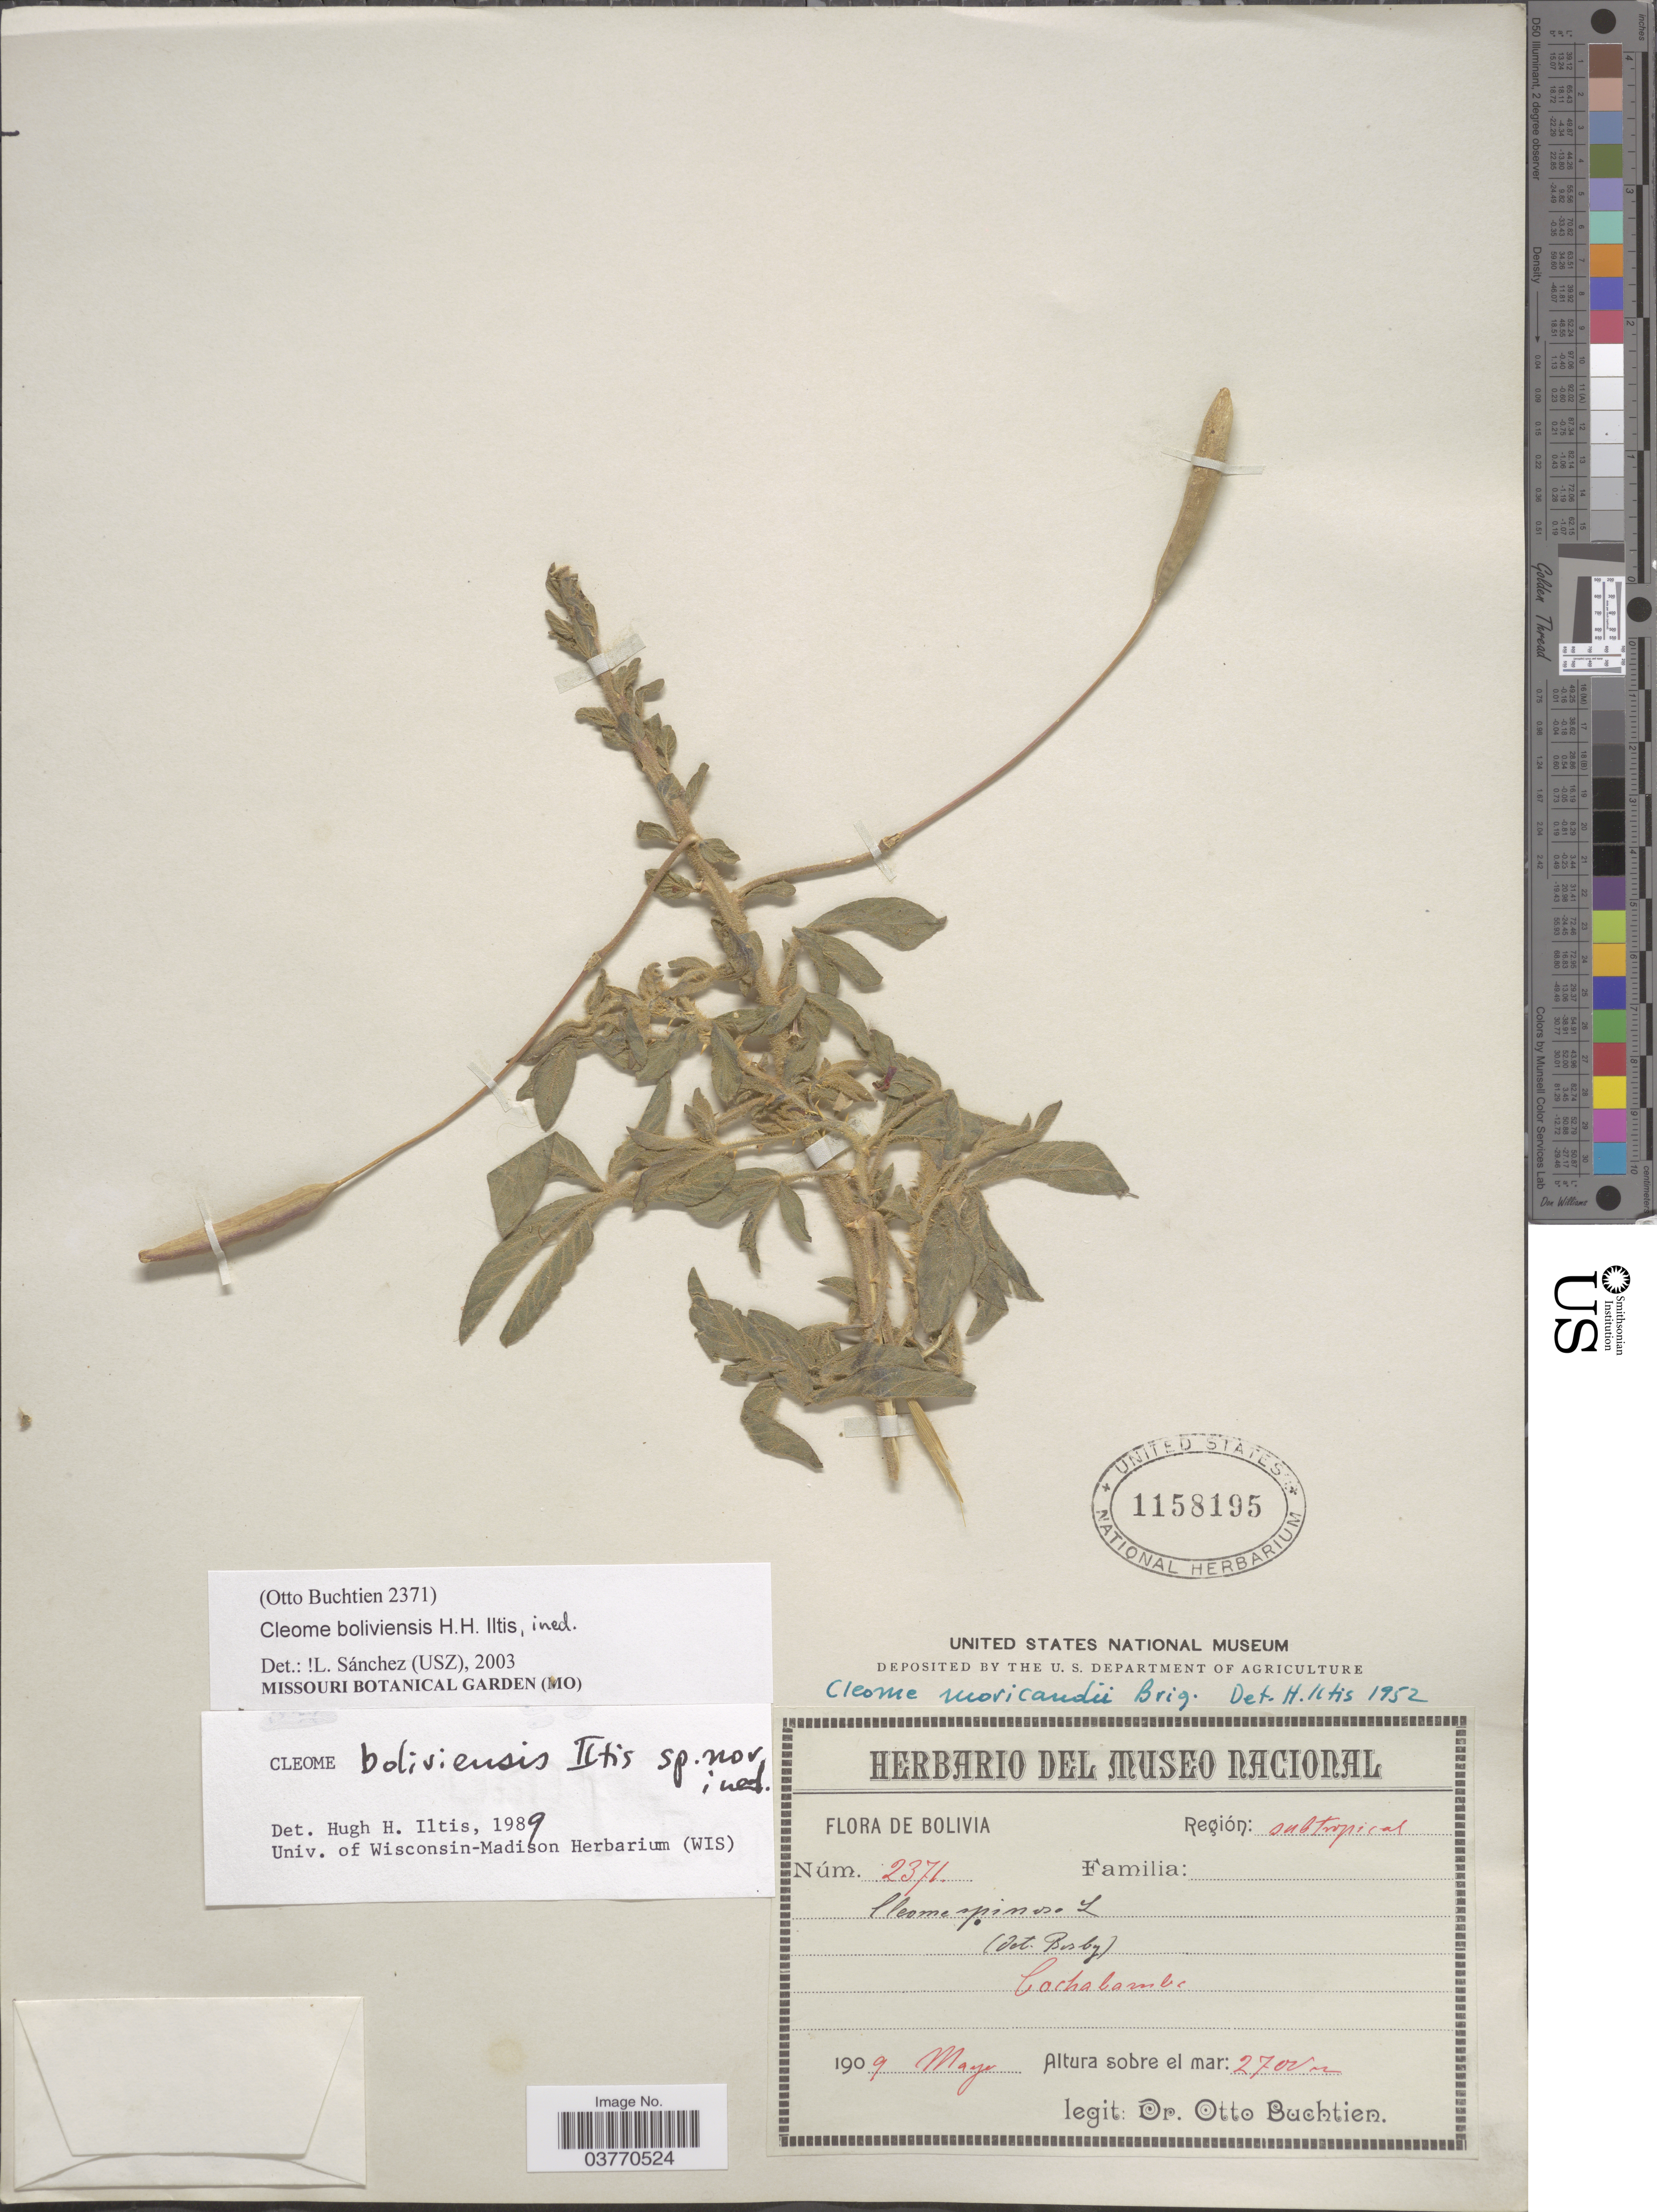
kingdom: Plantae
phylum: Tracheophyta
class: Magnoliopsida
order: Brassicales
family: Cleomaceae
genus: Tarenaya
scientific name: Tarenaya boliviensis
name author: (Iltis) Soares Neto & Roalson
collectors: O. Buchtien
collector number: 2371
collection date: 1909-05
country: Bolivia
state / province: Cochabamba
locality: Región subtropical.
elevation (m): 2700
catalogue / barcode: US 1158195